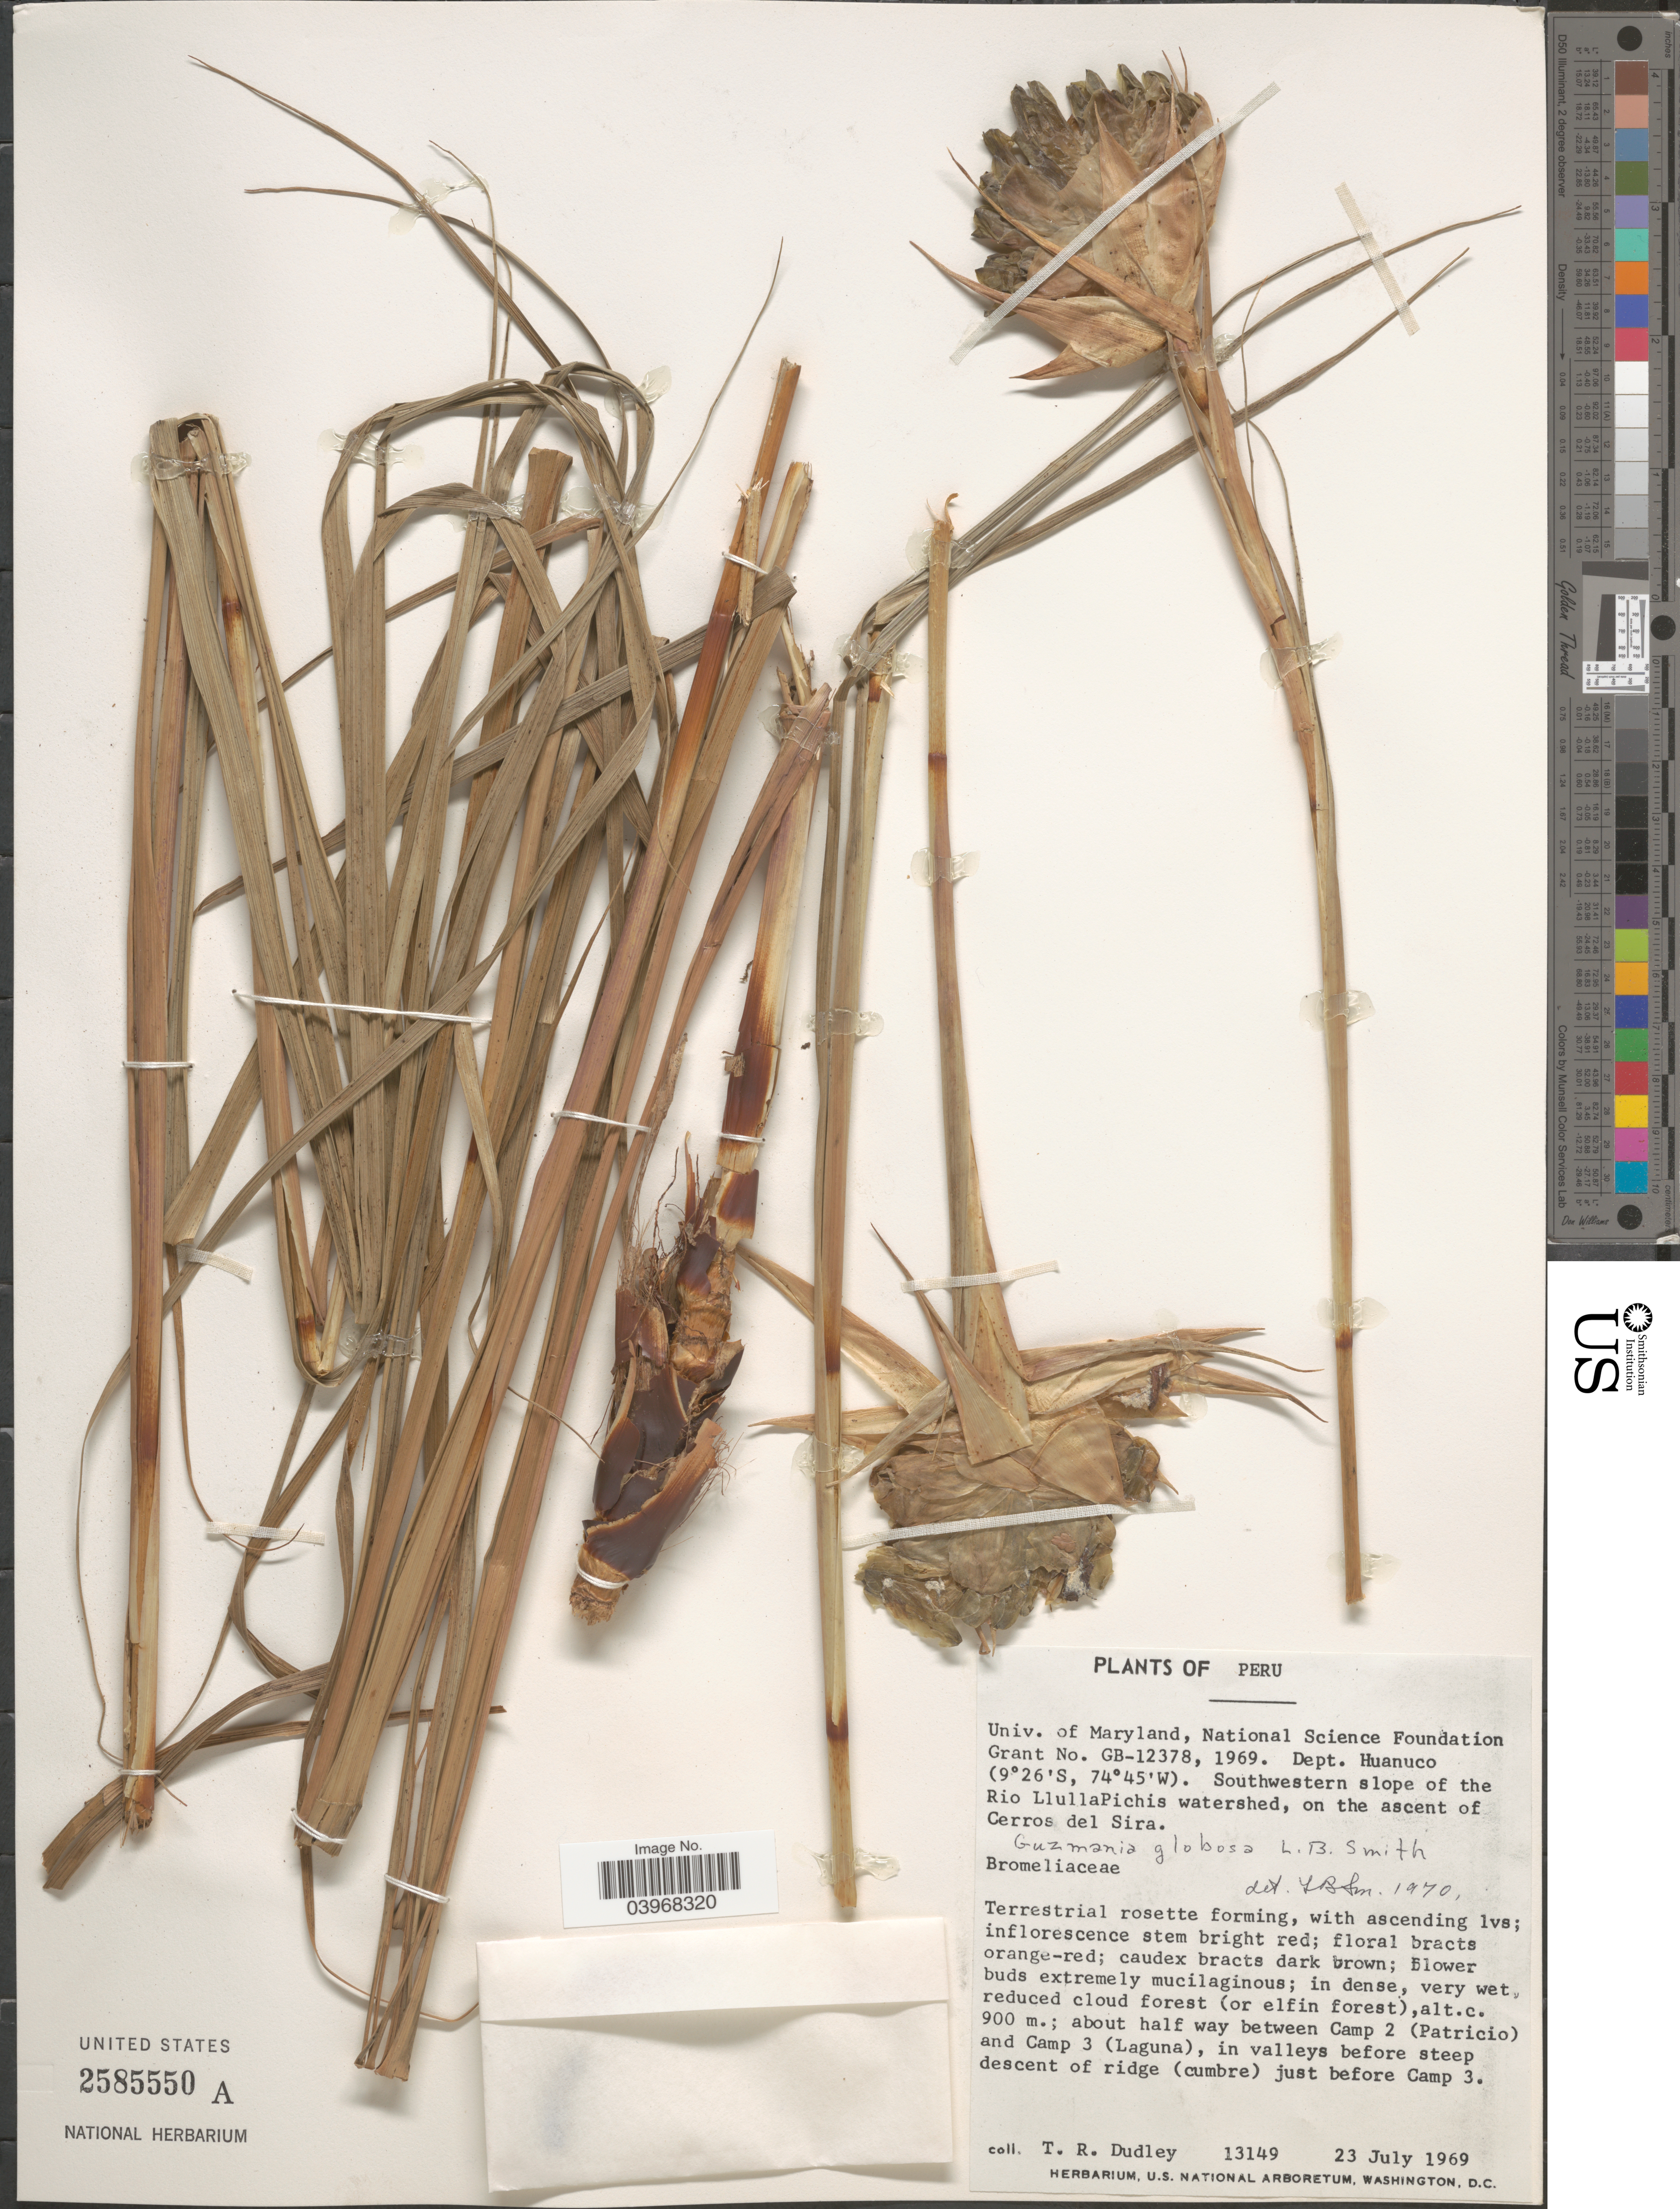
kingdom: Plantae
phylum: Tracheophyta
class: Liliopsida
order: Poales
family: Bromeliaceae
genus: Guzmania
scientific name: Guzmania globosa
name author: L.B. Sm.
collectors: T. R. Dudley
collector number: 13149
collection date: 1969-07-23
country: Peru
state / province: Huánuco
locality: Dept. Huanuco. Southwestern slope of the Rio LlullaPichis watershed, on the ascent of Cerros del Sira. About half way between Camp 2 (Patricio) and Camp 3 (Laguna), just before Camp 3.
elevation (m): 900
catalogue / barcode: US 2585550A